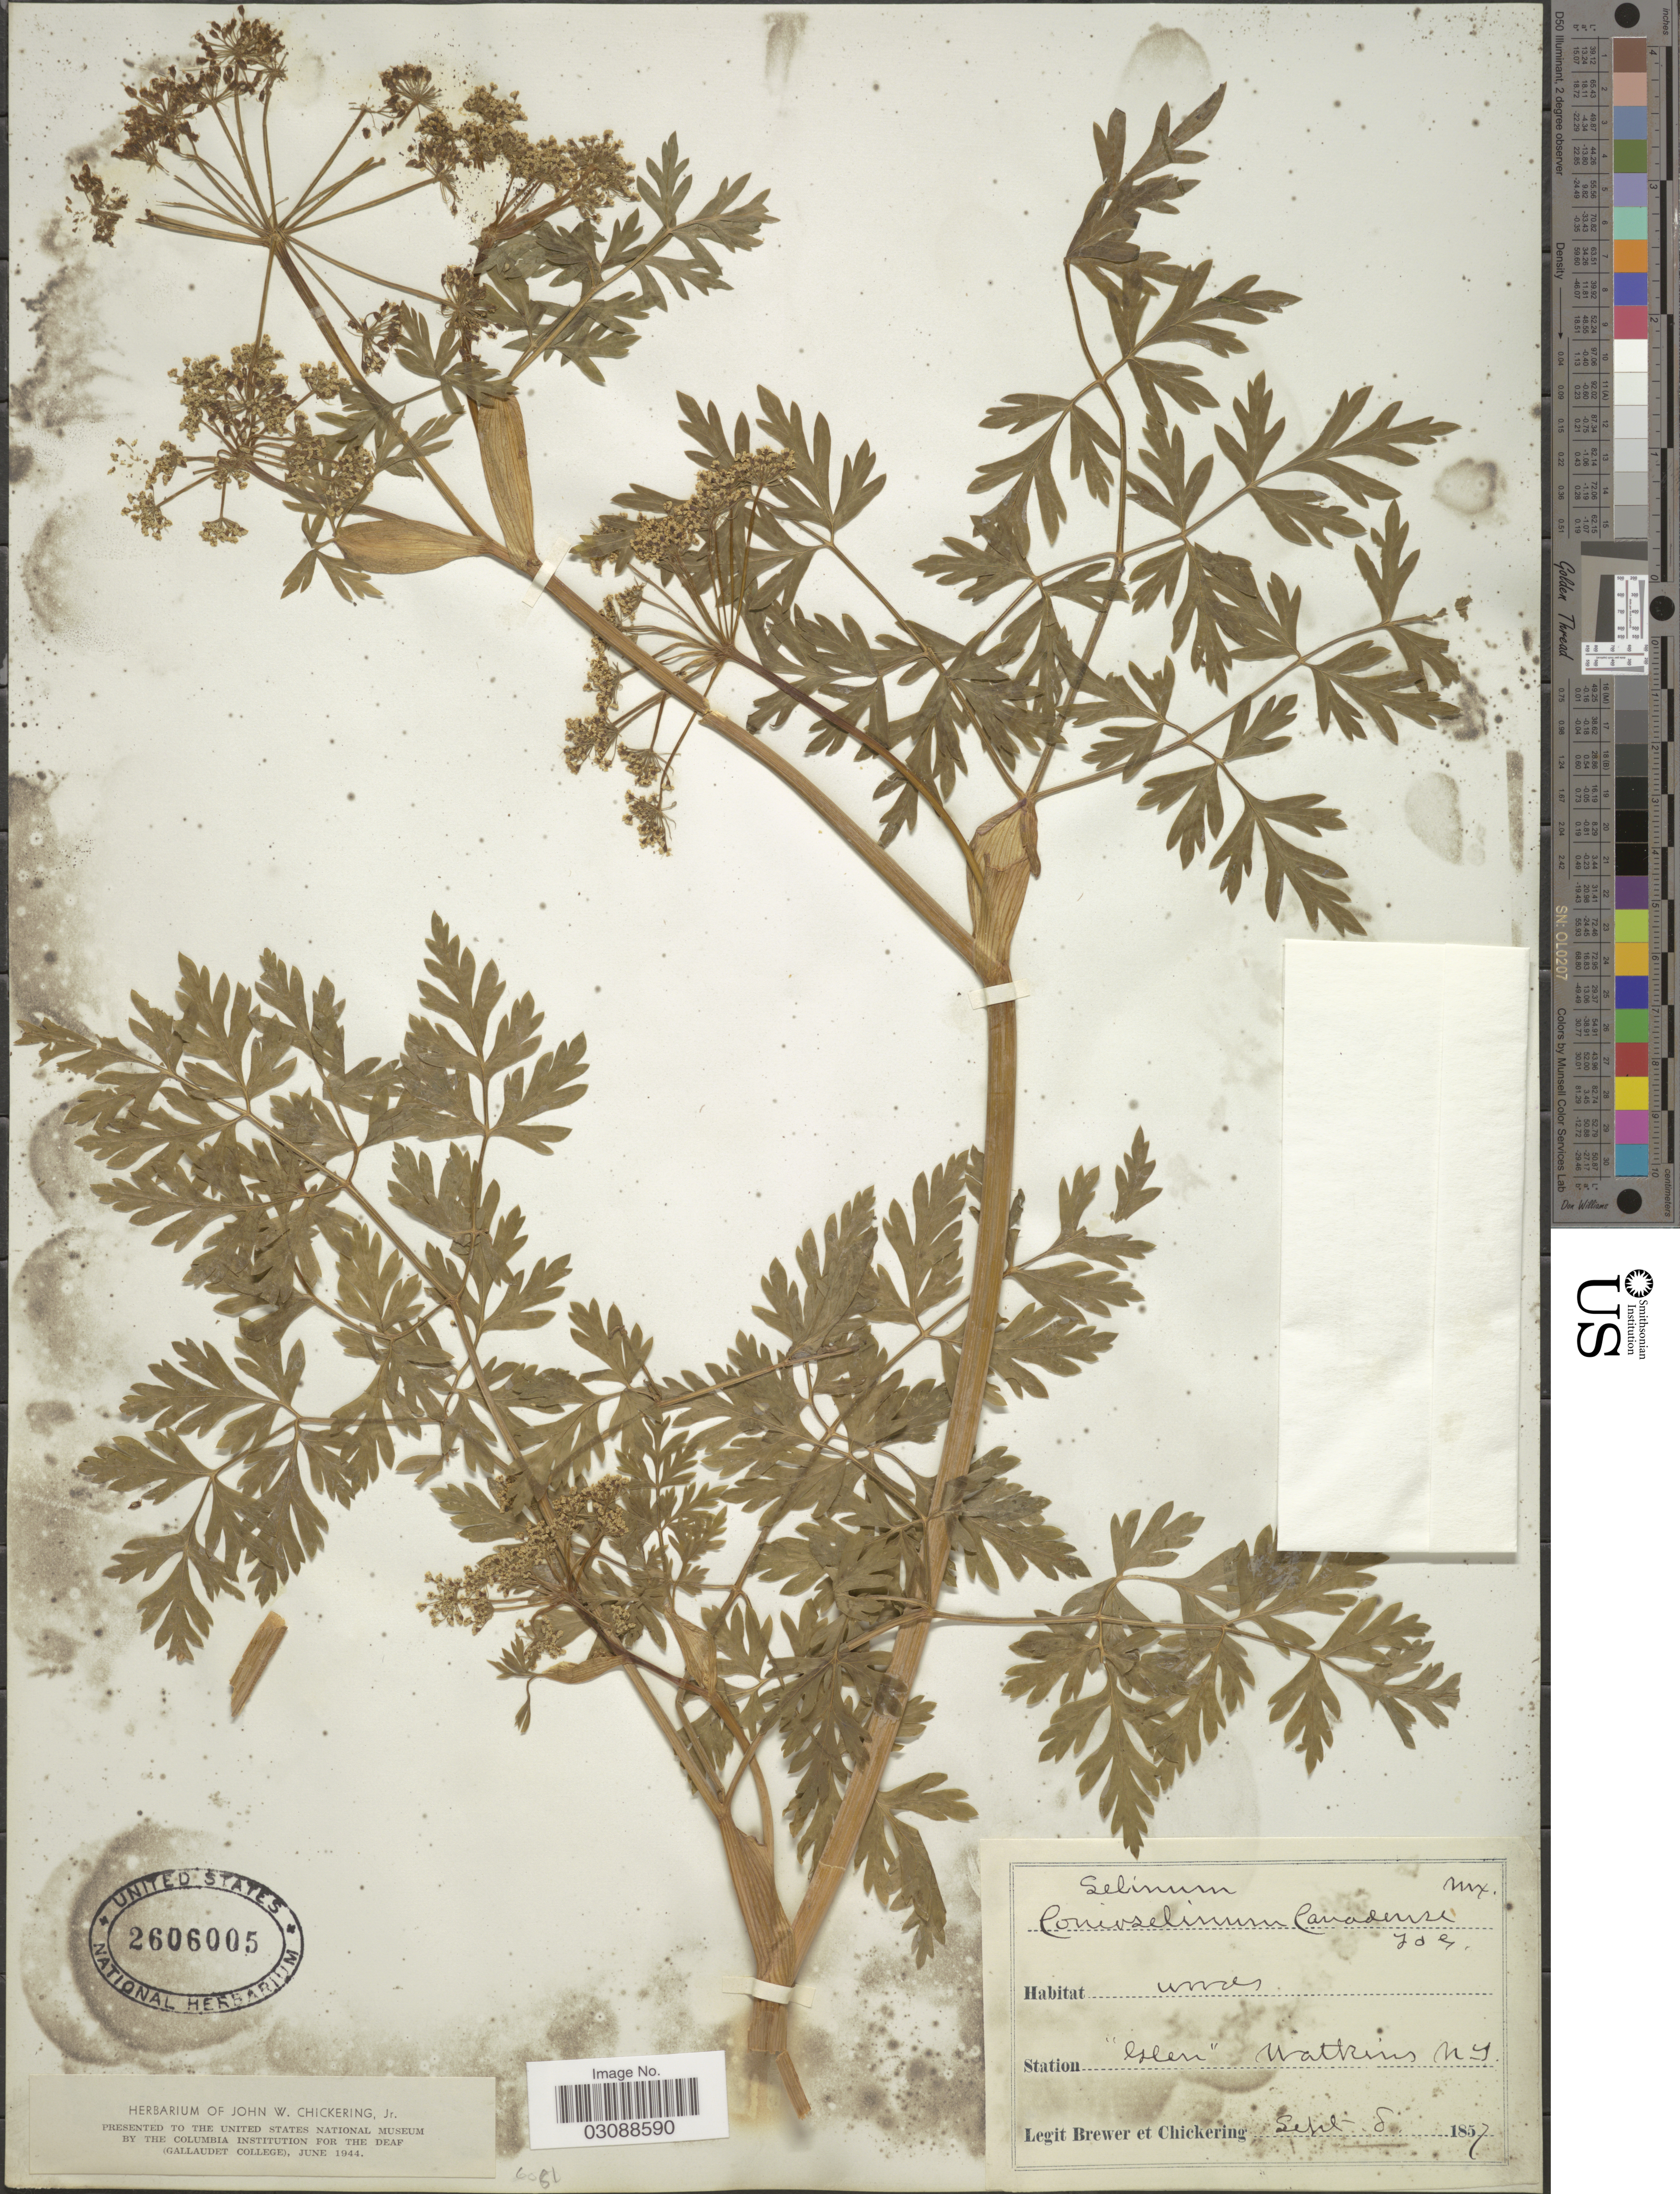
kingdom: Plantae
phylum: Tracheophyta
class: Magnoliopsida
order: Apiales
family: Apiaceae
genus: Selinum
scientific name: Selinum canadense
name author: Michx.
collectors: -. Brewer & -. Chickering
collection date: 1857-09-08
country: United States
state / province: New York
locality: Glen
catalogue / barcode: US 2606005